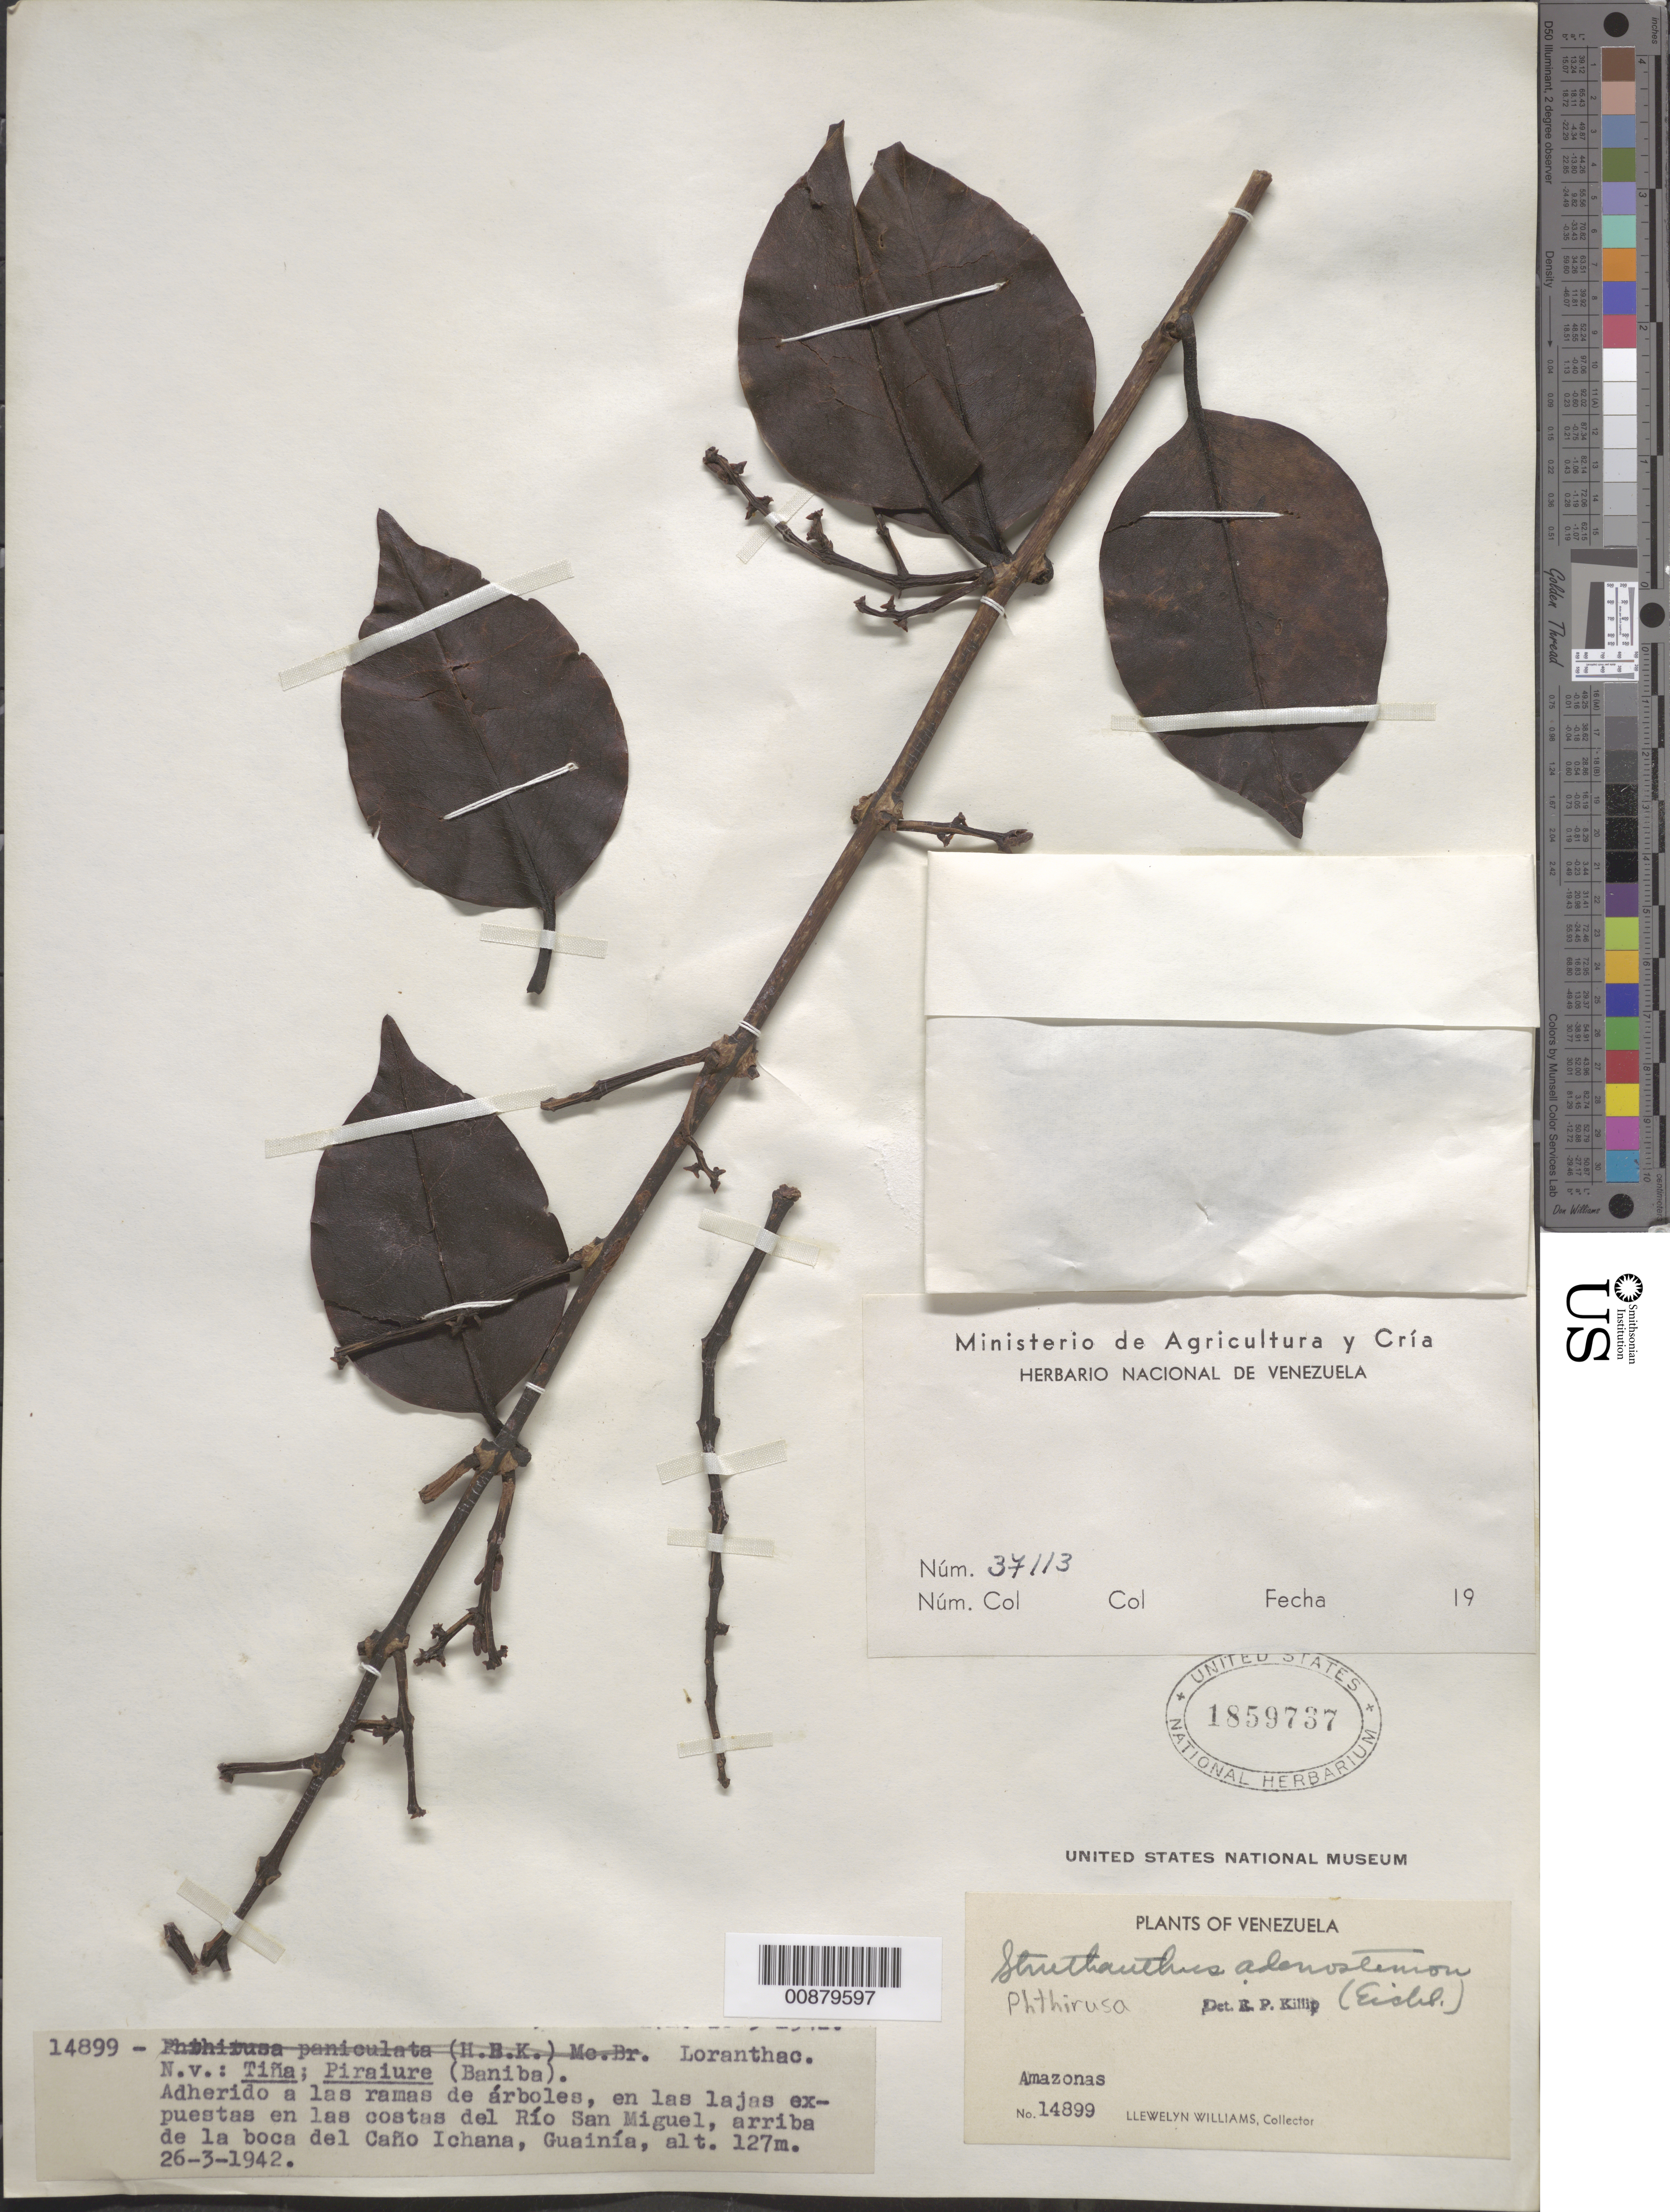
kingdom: Plantae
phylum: Tracheophyta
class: Magnoliopsida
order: Santalales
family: Loranthaceae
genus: Struthanthus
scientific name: Struthanthus adenostemon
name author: Eichler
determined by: Killip, Ellsworth P.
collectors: Ll. Williams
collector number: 14899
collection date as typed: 26-Mar-42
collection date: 1942-03-26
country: Venezuela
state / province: Amazonas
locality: Río San Miguel, arriba de la boca del Caño Ichana, Guainía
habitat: Adherido a las ramas de arboles, en las lajas expuestas en las costas del rio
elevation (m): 127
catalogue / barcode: US 1859737